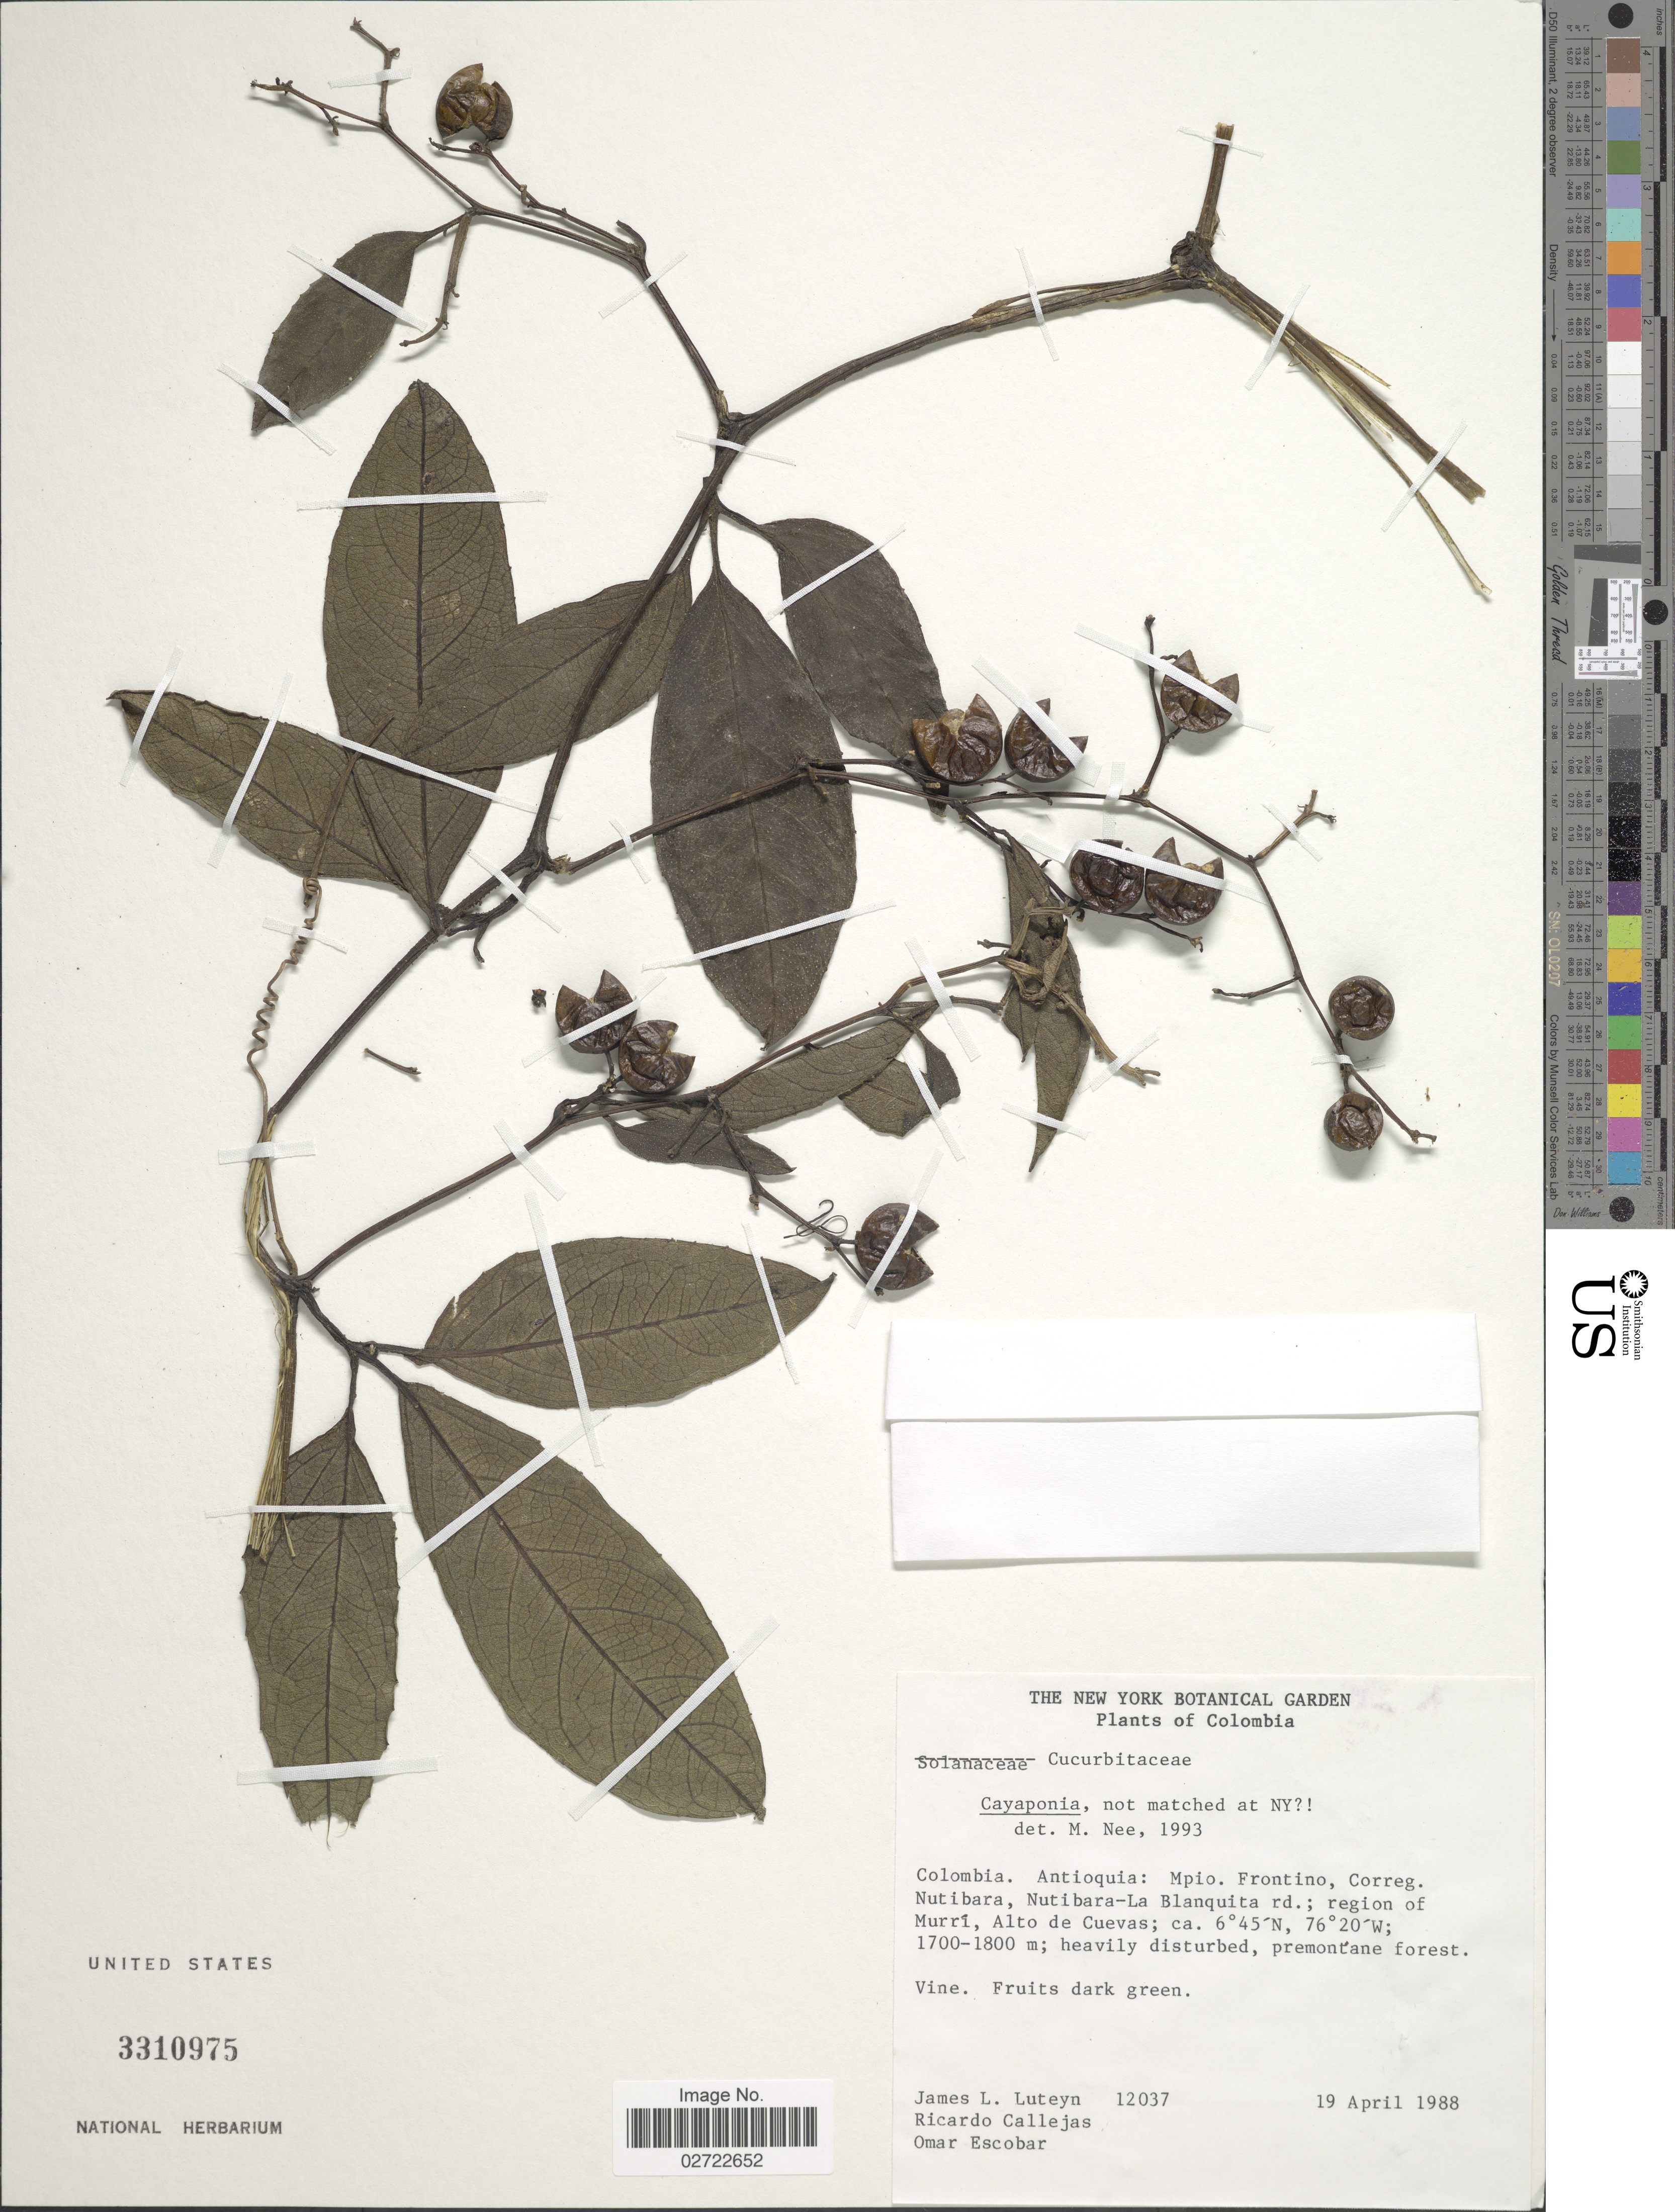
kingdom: Plantae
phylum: Tracheophyta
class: Magnoliopsida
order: Cucurbitales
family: Cucurbitaceae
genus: Cayaponia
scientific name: Cayaponia buraeavii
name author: Cogn.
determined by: Nee, Michael H.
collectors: J. L. Luteyn, R. Callejas & O. D. Escobar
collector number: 12037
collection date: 1988-04-19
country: Colombia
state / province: Antioquia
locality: Mpio. Frontino: Correg. Nutibara, Nutibara- La Blanquita rd.; region of Murri, Alto de Cuevas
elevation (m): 1700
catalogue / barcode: US 3310975